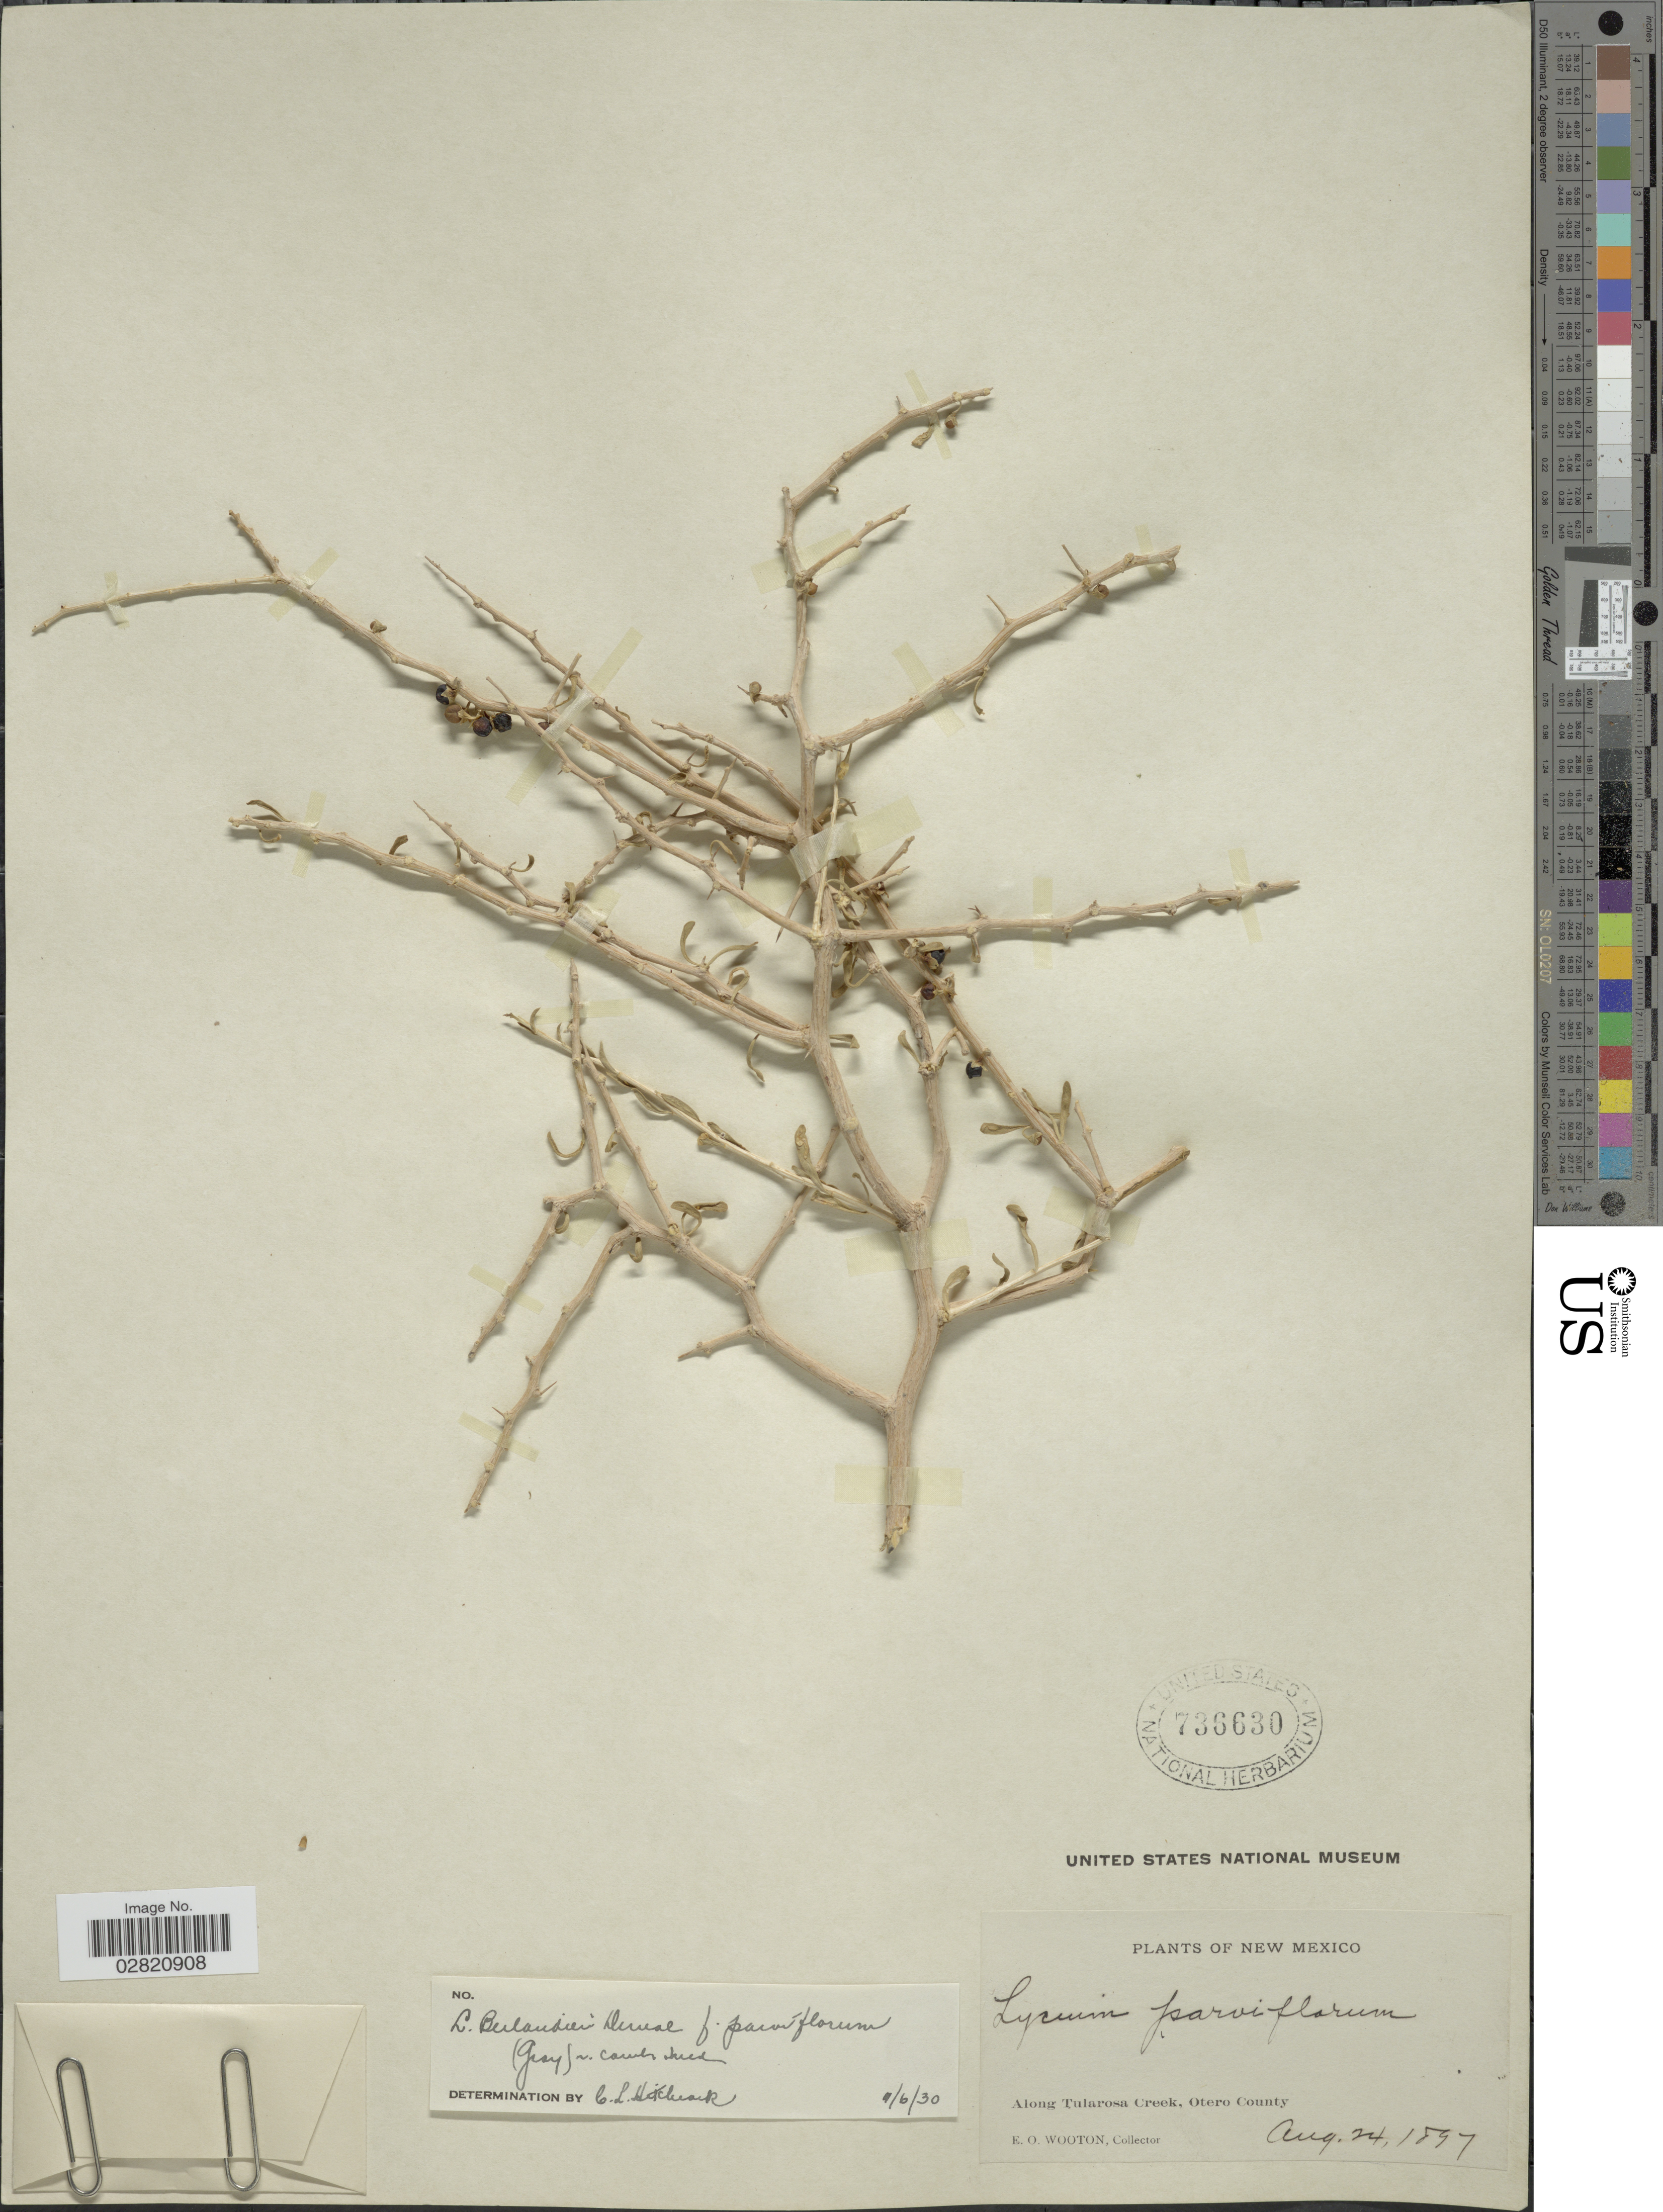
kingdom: Plantae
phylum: Tracheophyta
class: Magnoliopsida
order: Solanales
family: Solanaceae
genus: Lycium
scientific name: Lycium berlandieri f. parviflorum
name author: (A. Gray) C.L. Hitchc.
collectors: E. O. Wooton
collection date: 1897-08-24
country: United States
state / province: New Mexico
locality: Along Tularosa Creek, Otero County.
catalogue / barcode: US 736630